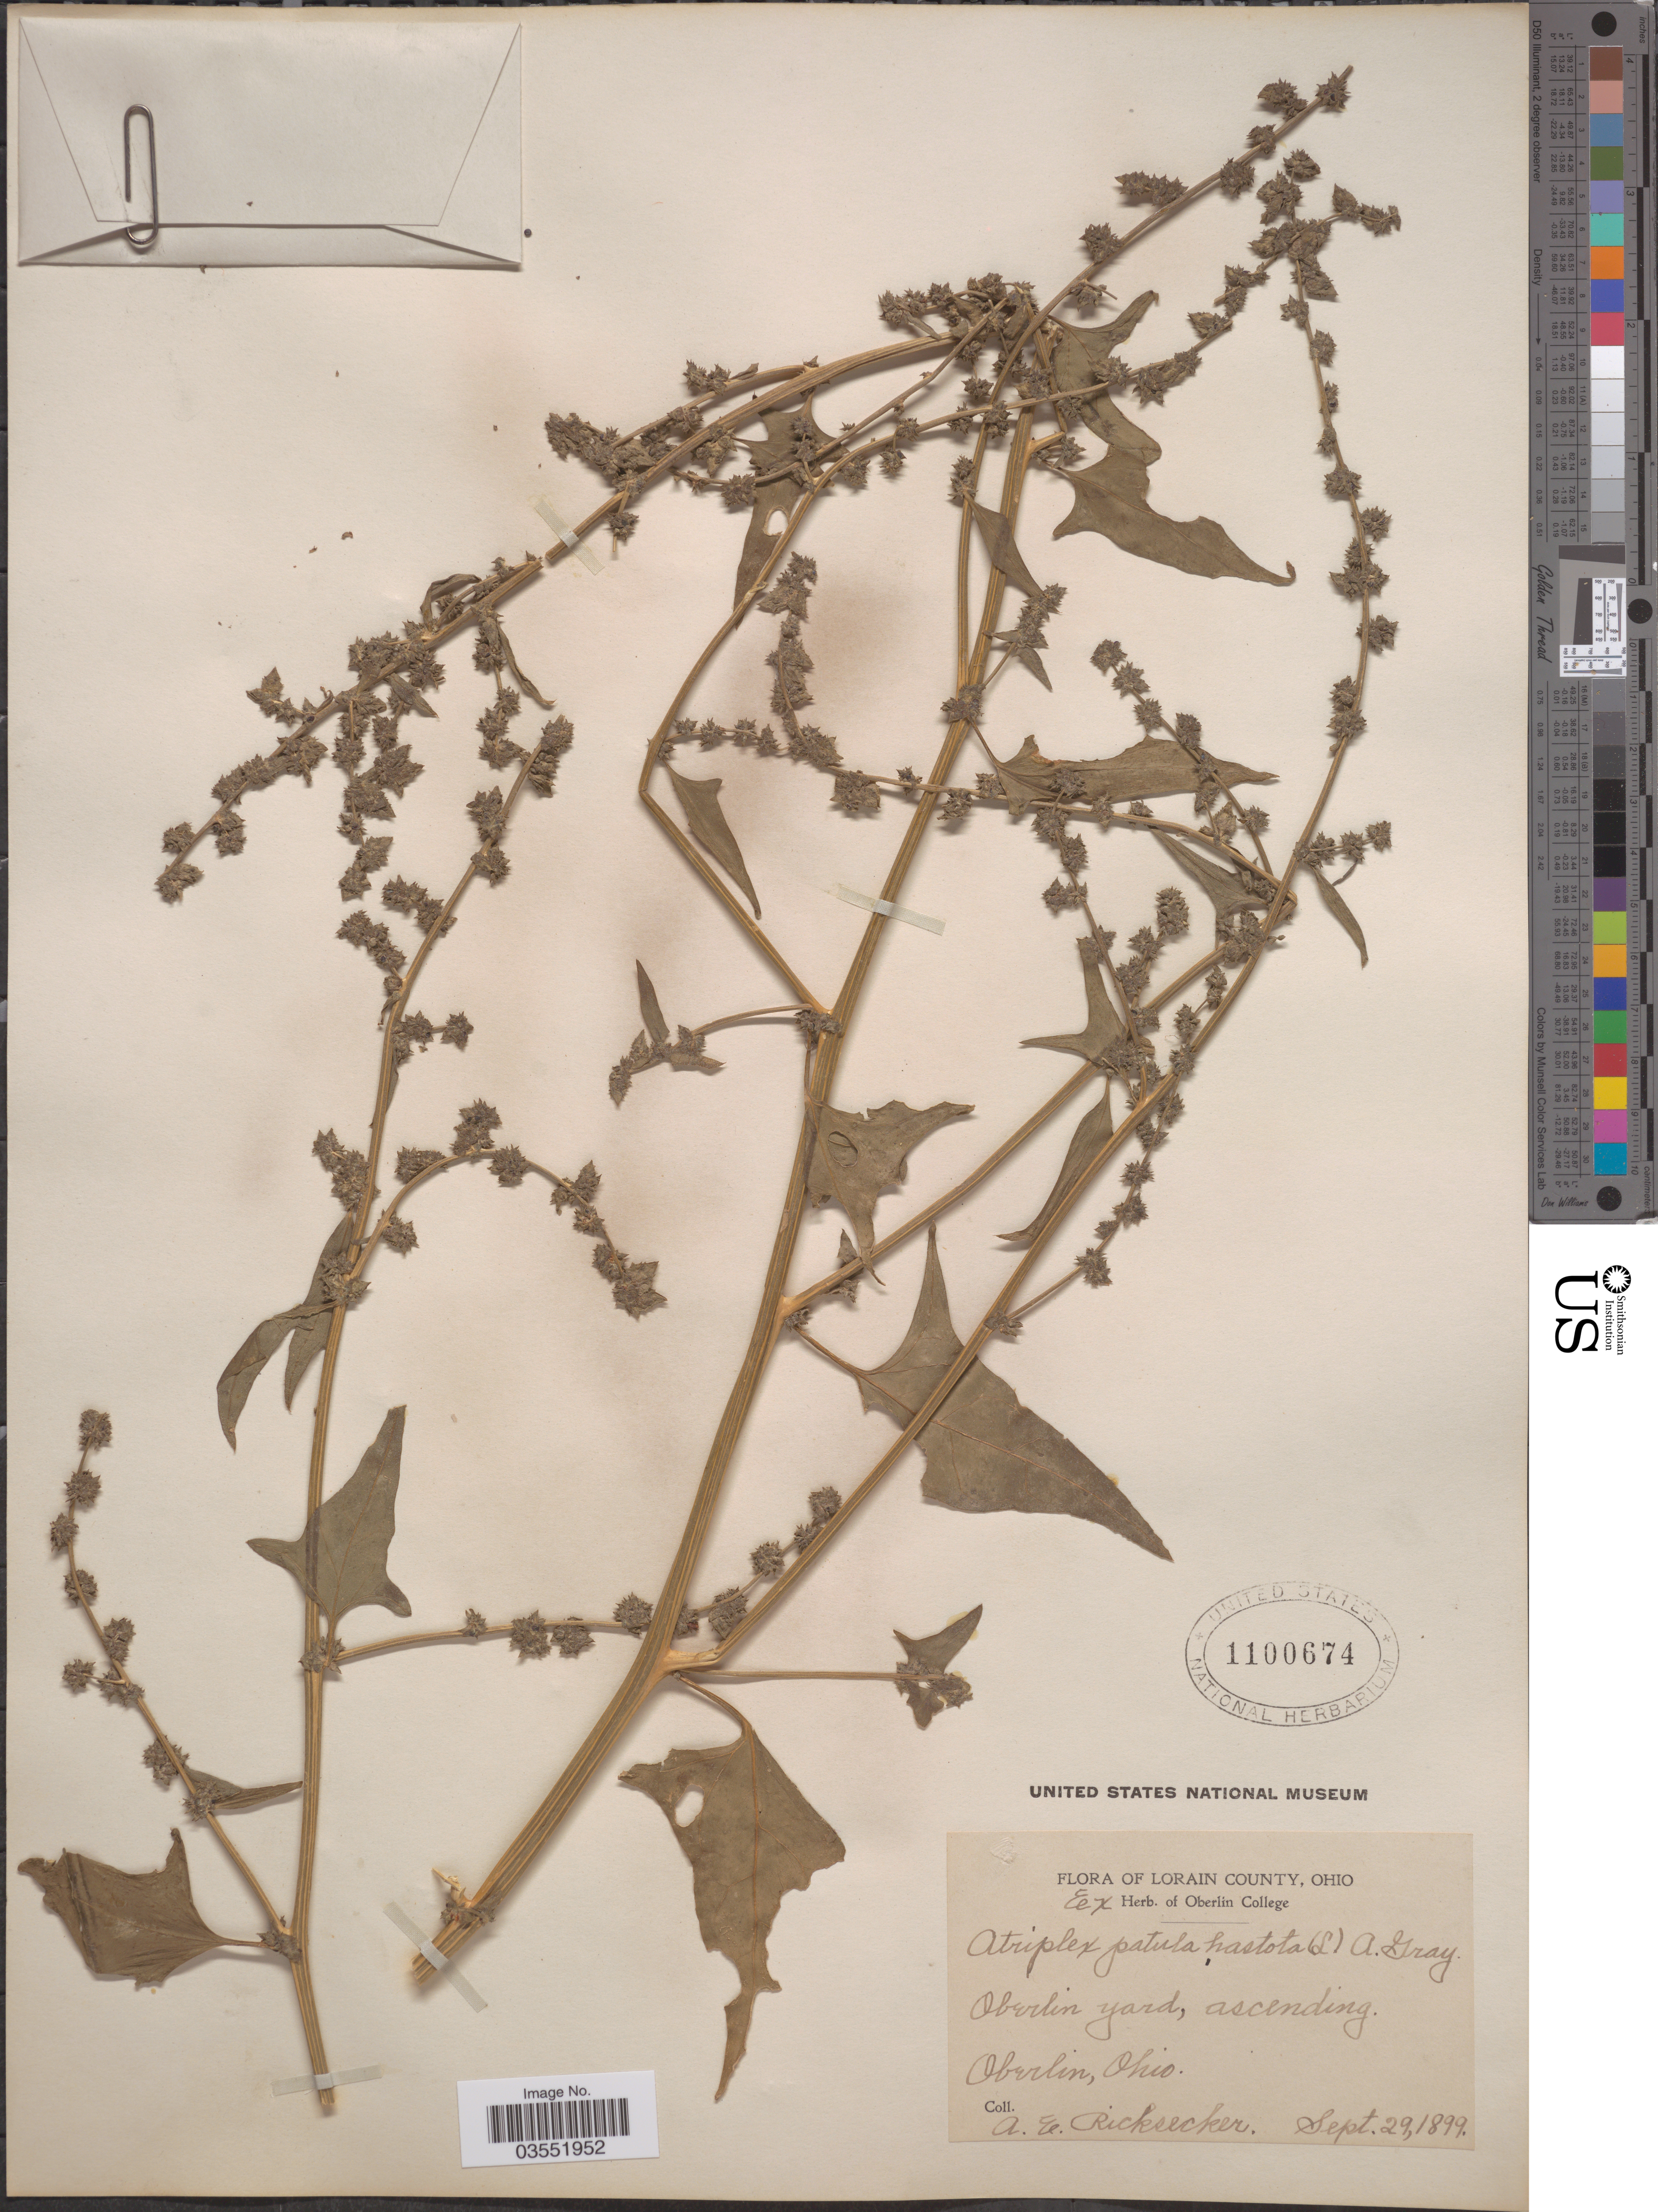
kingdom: Plantae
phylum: Tracheophyta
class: Magnoliopsida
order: Caryophyllales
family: Amaranthaceae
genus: Atriplex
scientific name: Atriplex hastata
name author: L.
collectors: A. E. Ricksecker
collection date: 1899-09-29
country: United States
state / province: Ohio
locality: Lorain County. Oberlin yard. Oberlin.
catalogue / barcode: US 1100674